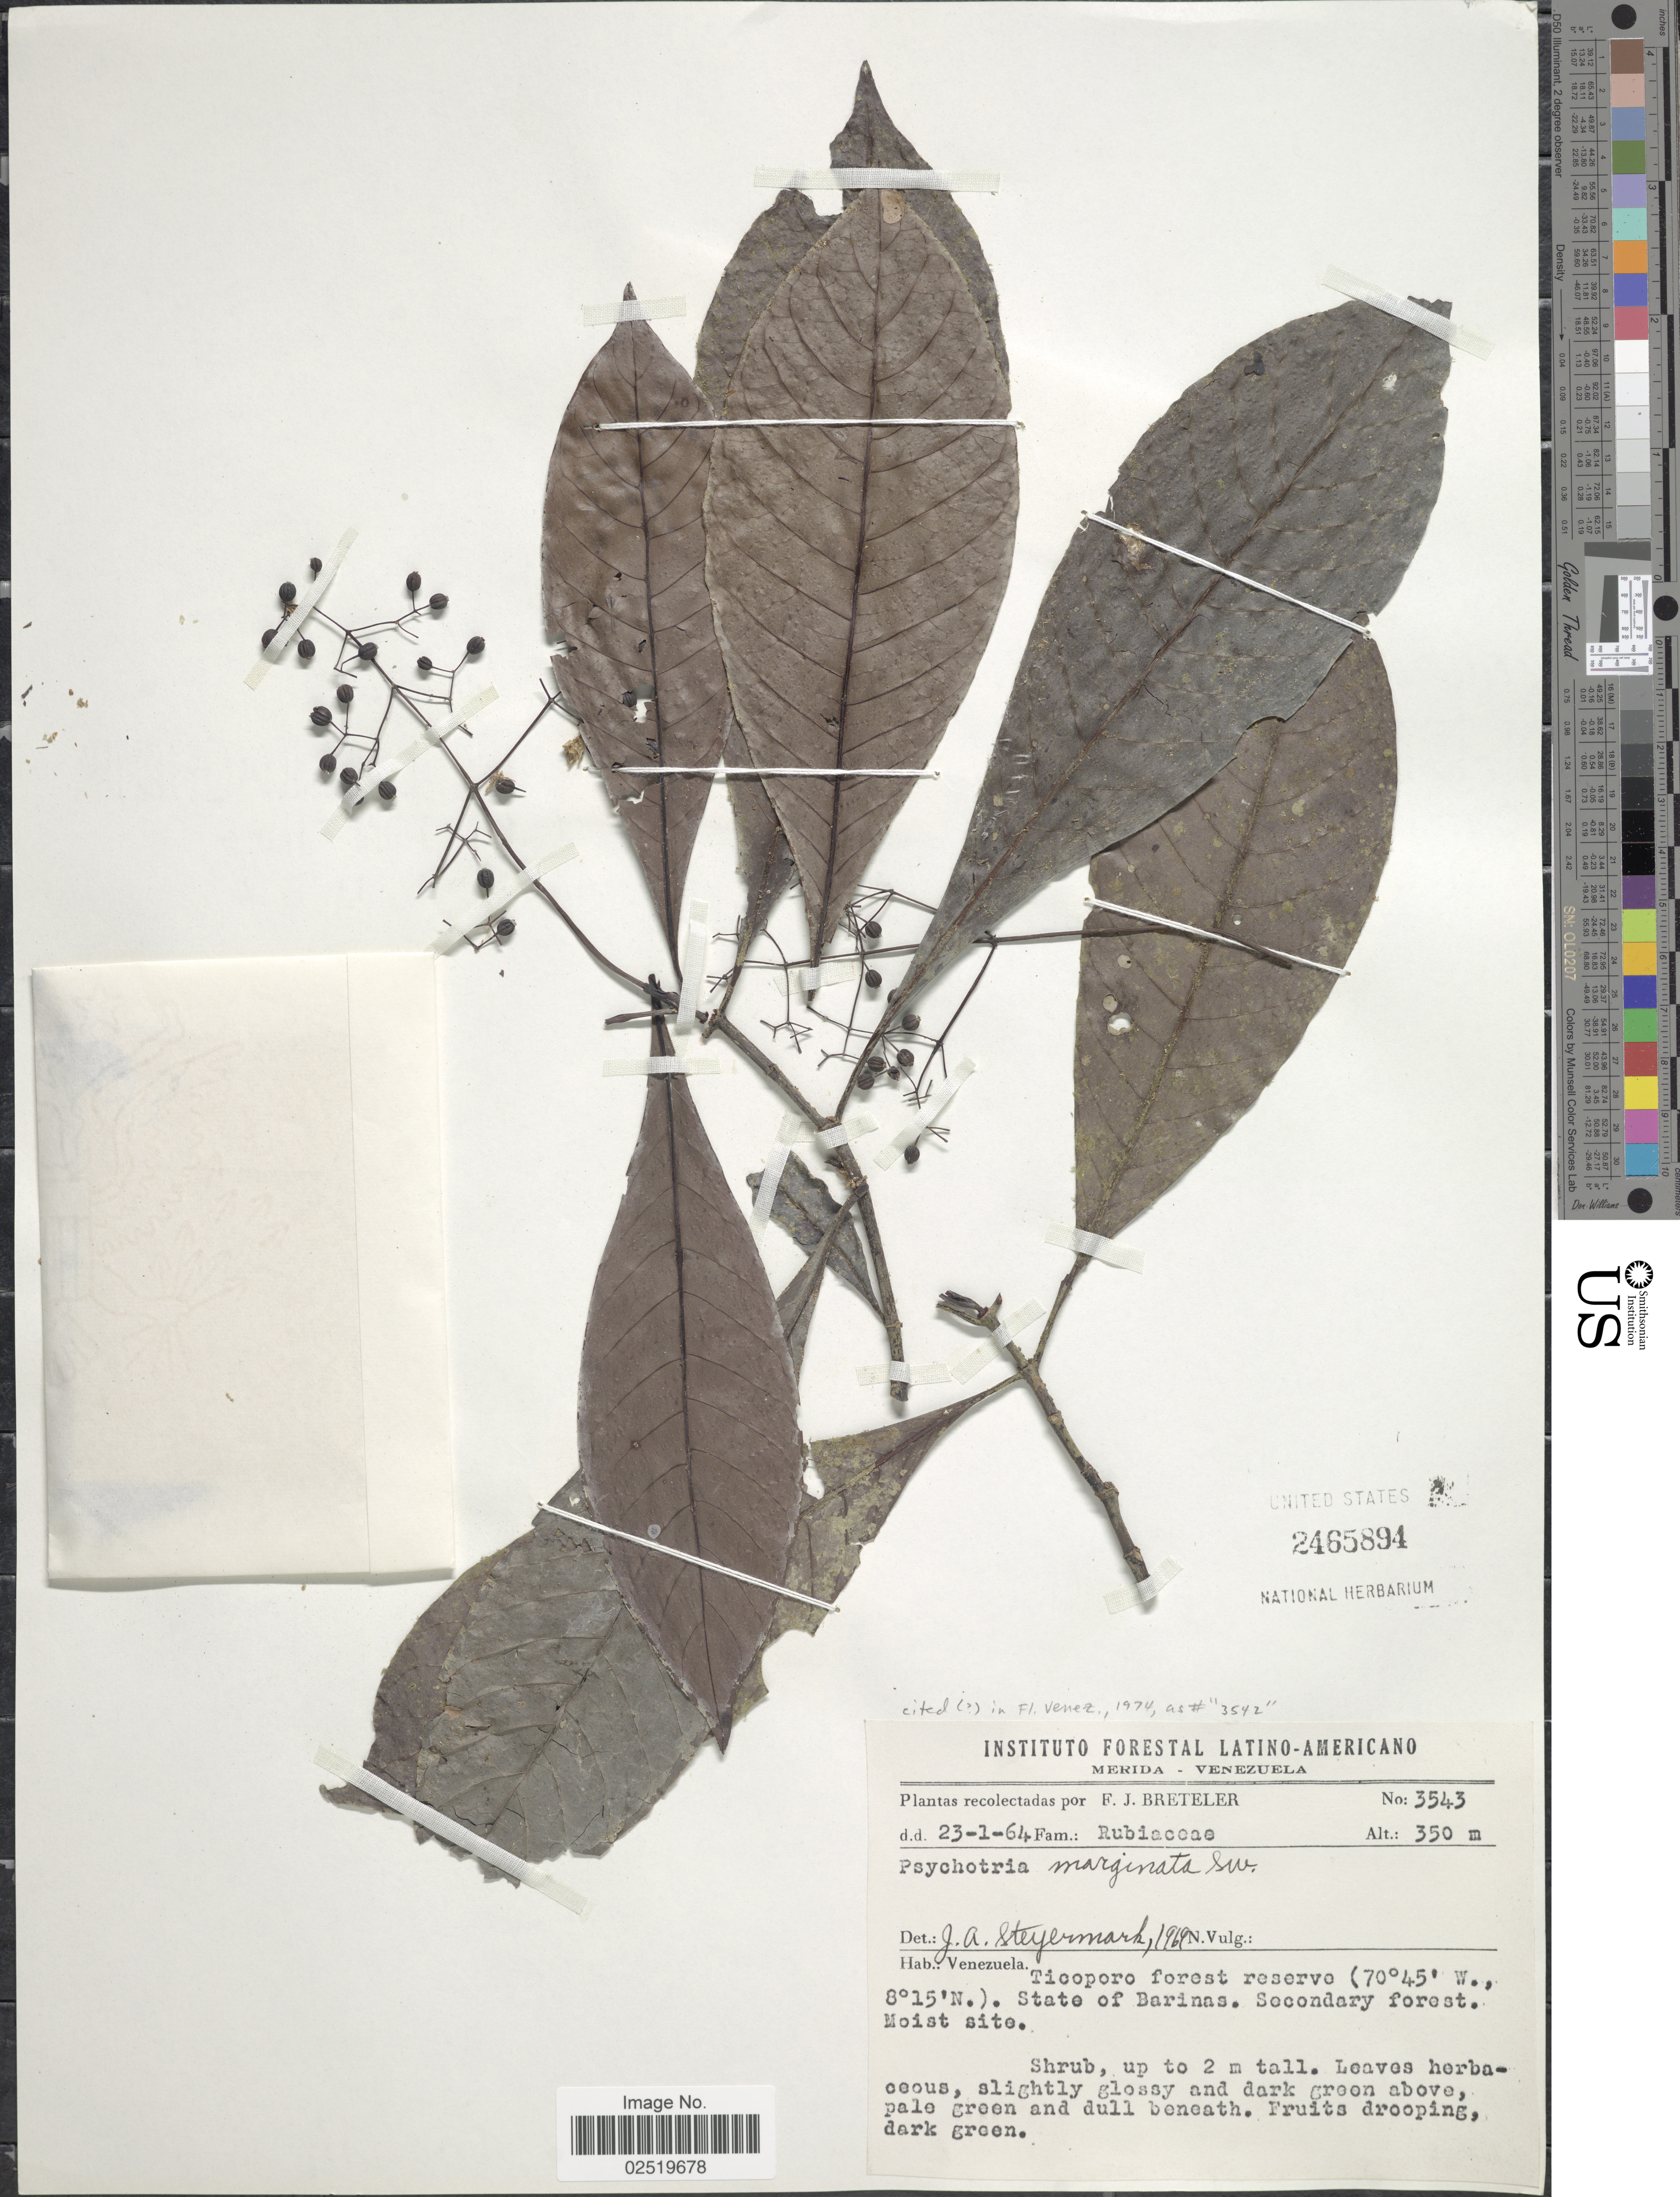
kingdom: Plantae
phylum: Tracheophyta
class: Magnoliopsida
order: Gentianales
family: Rubiaceae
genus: Psychotria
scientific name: Psychotria marginata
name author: Sw.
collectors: F. J. Breteler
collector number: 3543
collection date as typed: Transcribed d/m/y: 23/1/64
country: Venezuela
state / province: Barinas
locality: Ticoporo forest reserve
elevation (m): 350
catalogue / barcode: US 2465894